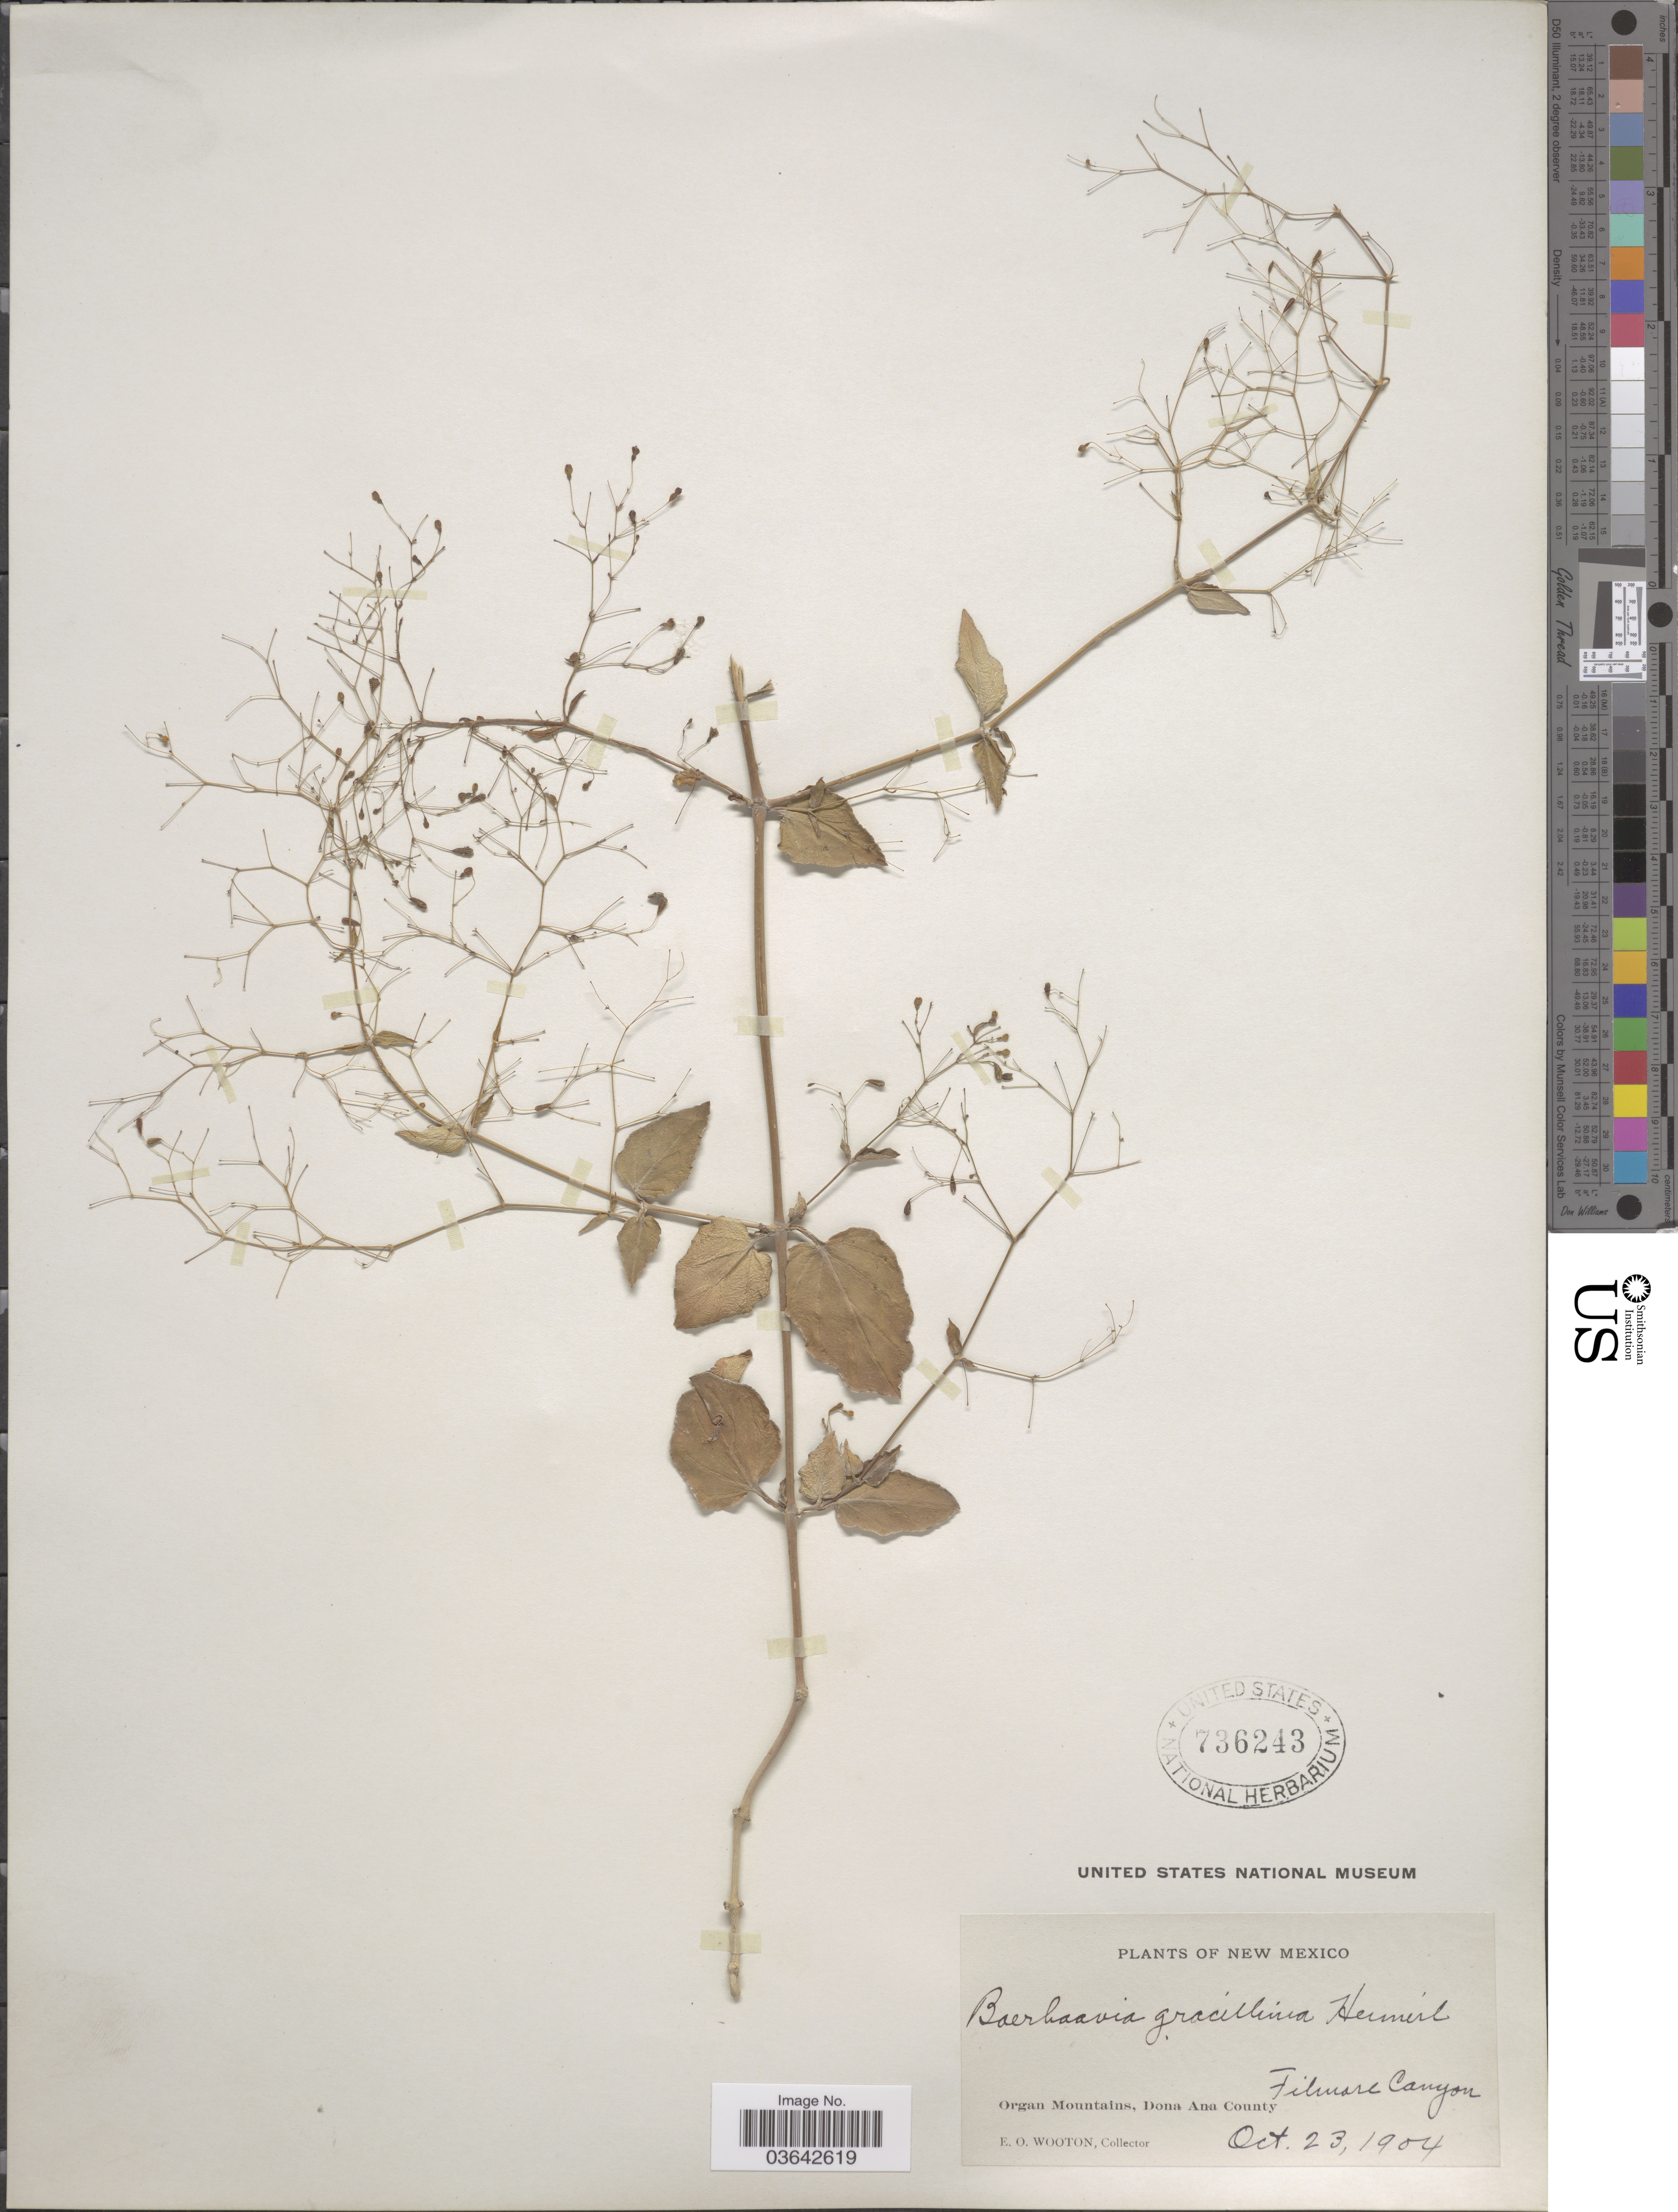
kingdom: Plantae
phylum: Tracheophyta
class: Magnoliopsida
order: Caryophyllales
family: Nyctaginaceae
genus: Boerhavia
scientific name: Boerhavia gracillima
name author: Heimerl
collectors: E. O. Wooton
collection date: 1904-10-23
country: United States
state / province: New Mexico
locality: Filmore Canyon. Organ Mountains, Dona Ana County.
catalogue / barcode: US 736243